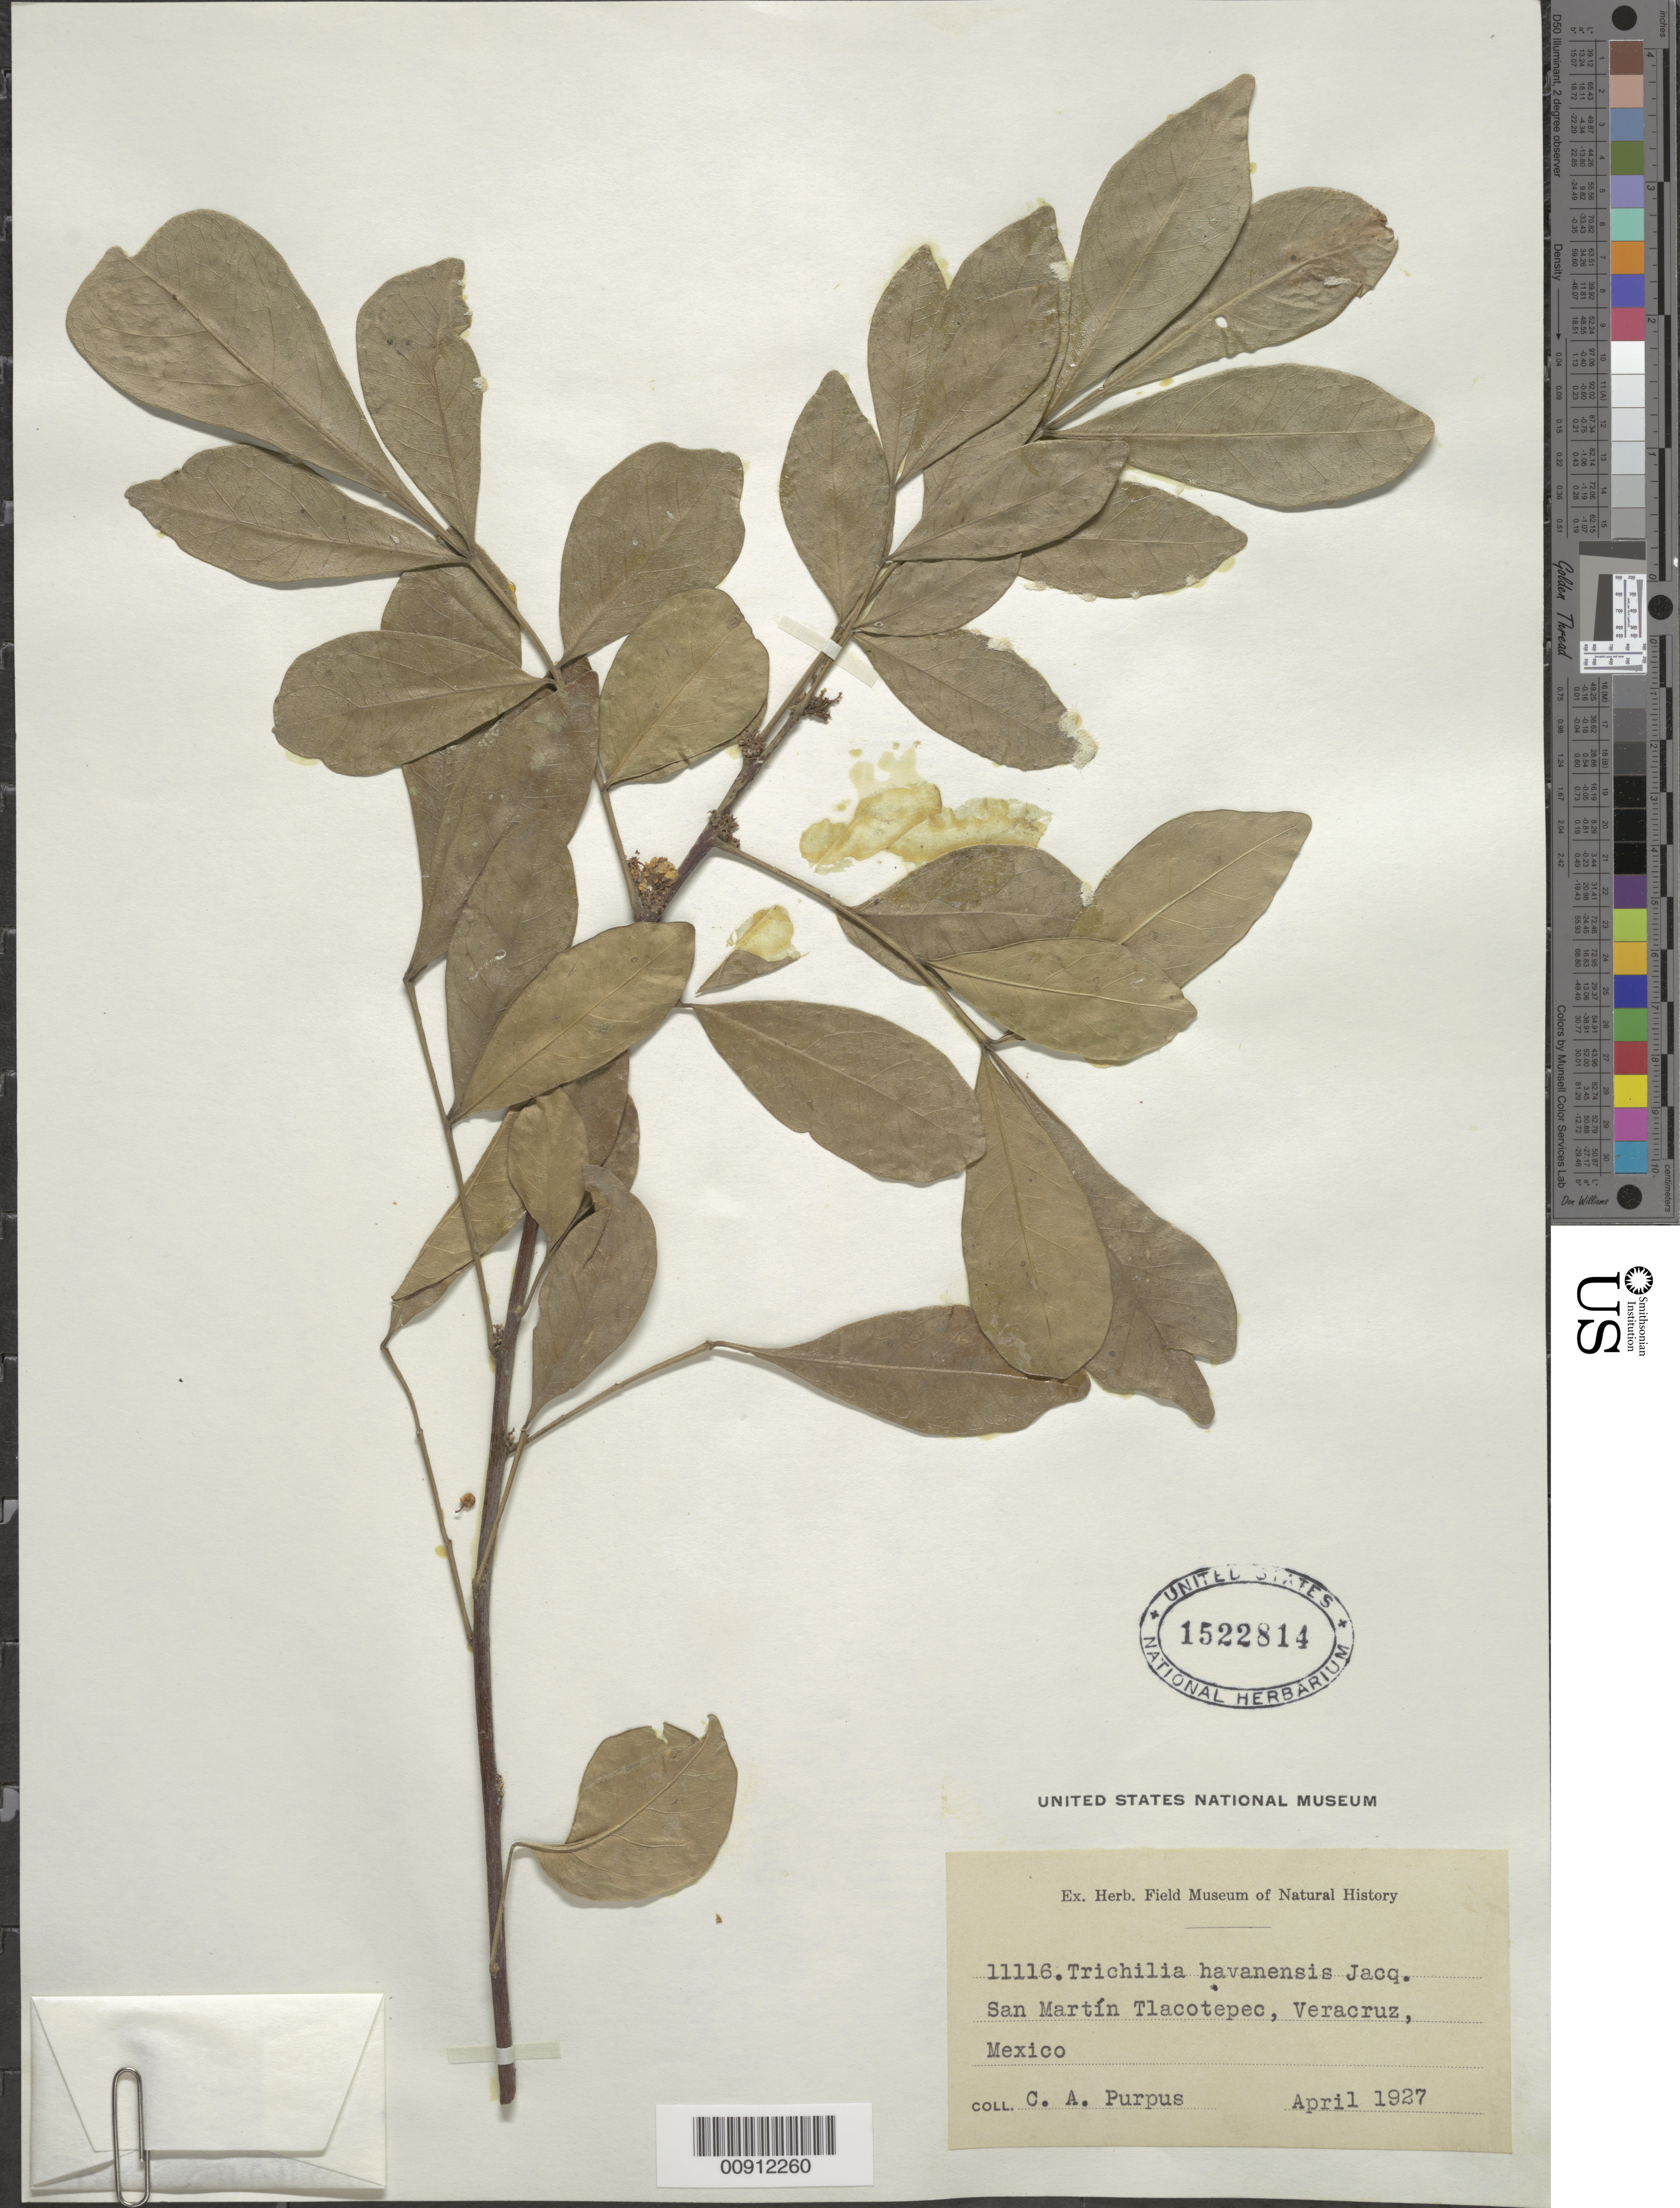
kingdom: Plantae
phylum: Tracheophyta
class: Magnoliopsida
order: Sapindales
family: Meliaceae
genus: Trichilia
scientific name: Trichilia havanensis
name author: Jacq.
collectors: C. A. Purpus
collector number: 11116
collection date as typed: Apr 1927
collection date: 1927-04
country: Mexico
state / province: Veracruz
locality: San Martín Tlacotepec, Veracruz.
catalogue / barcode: US 1522814